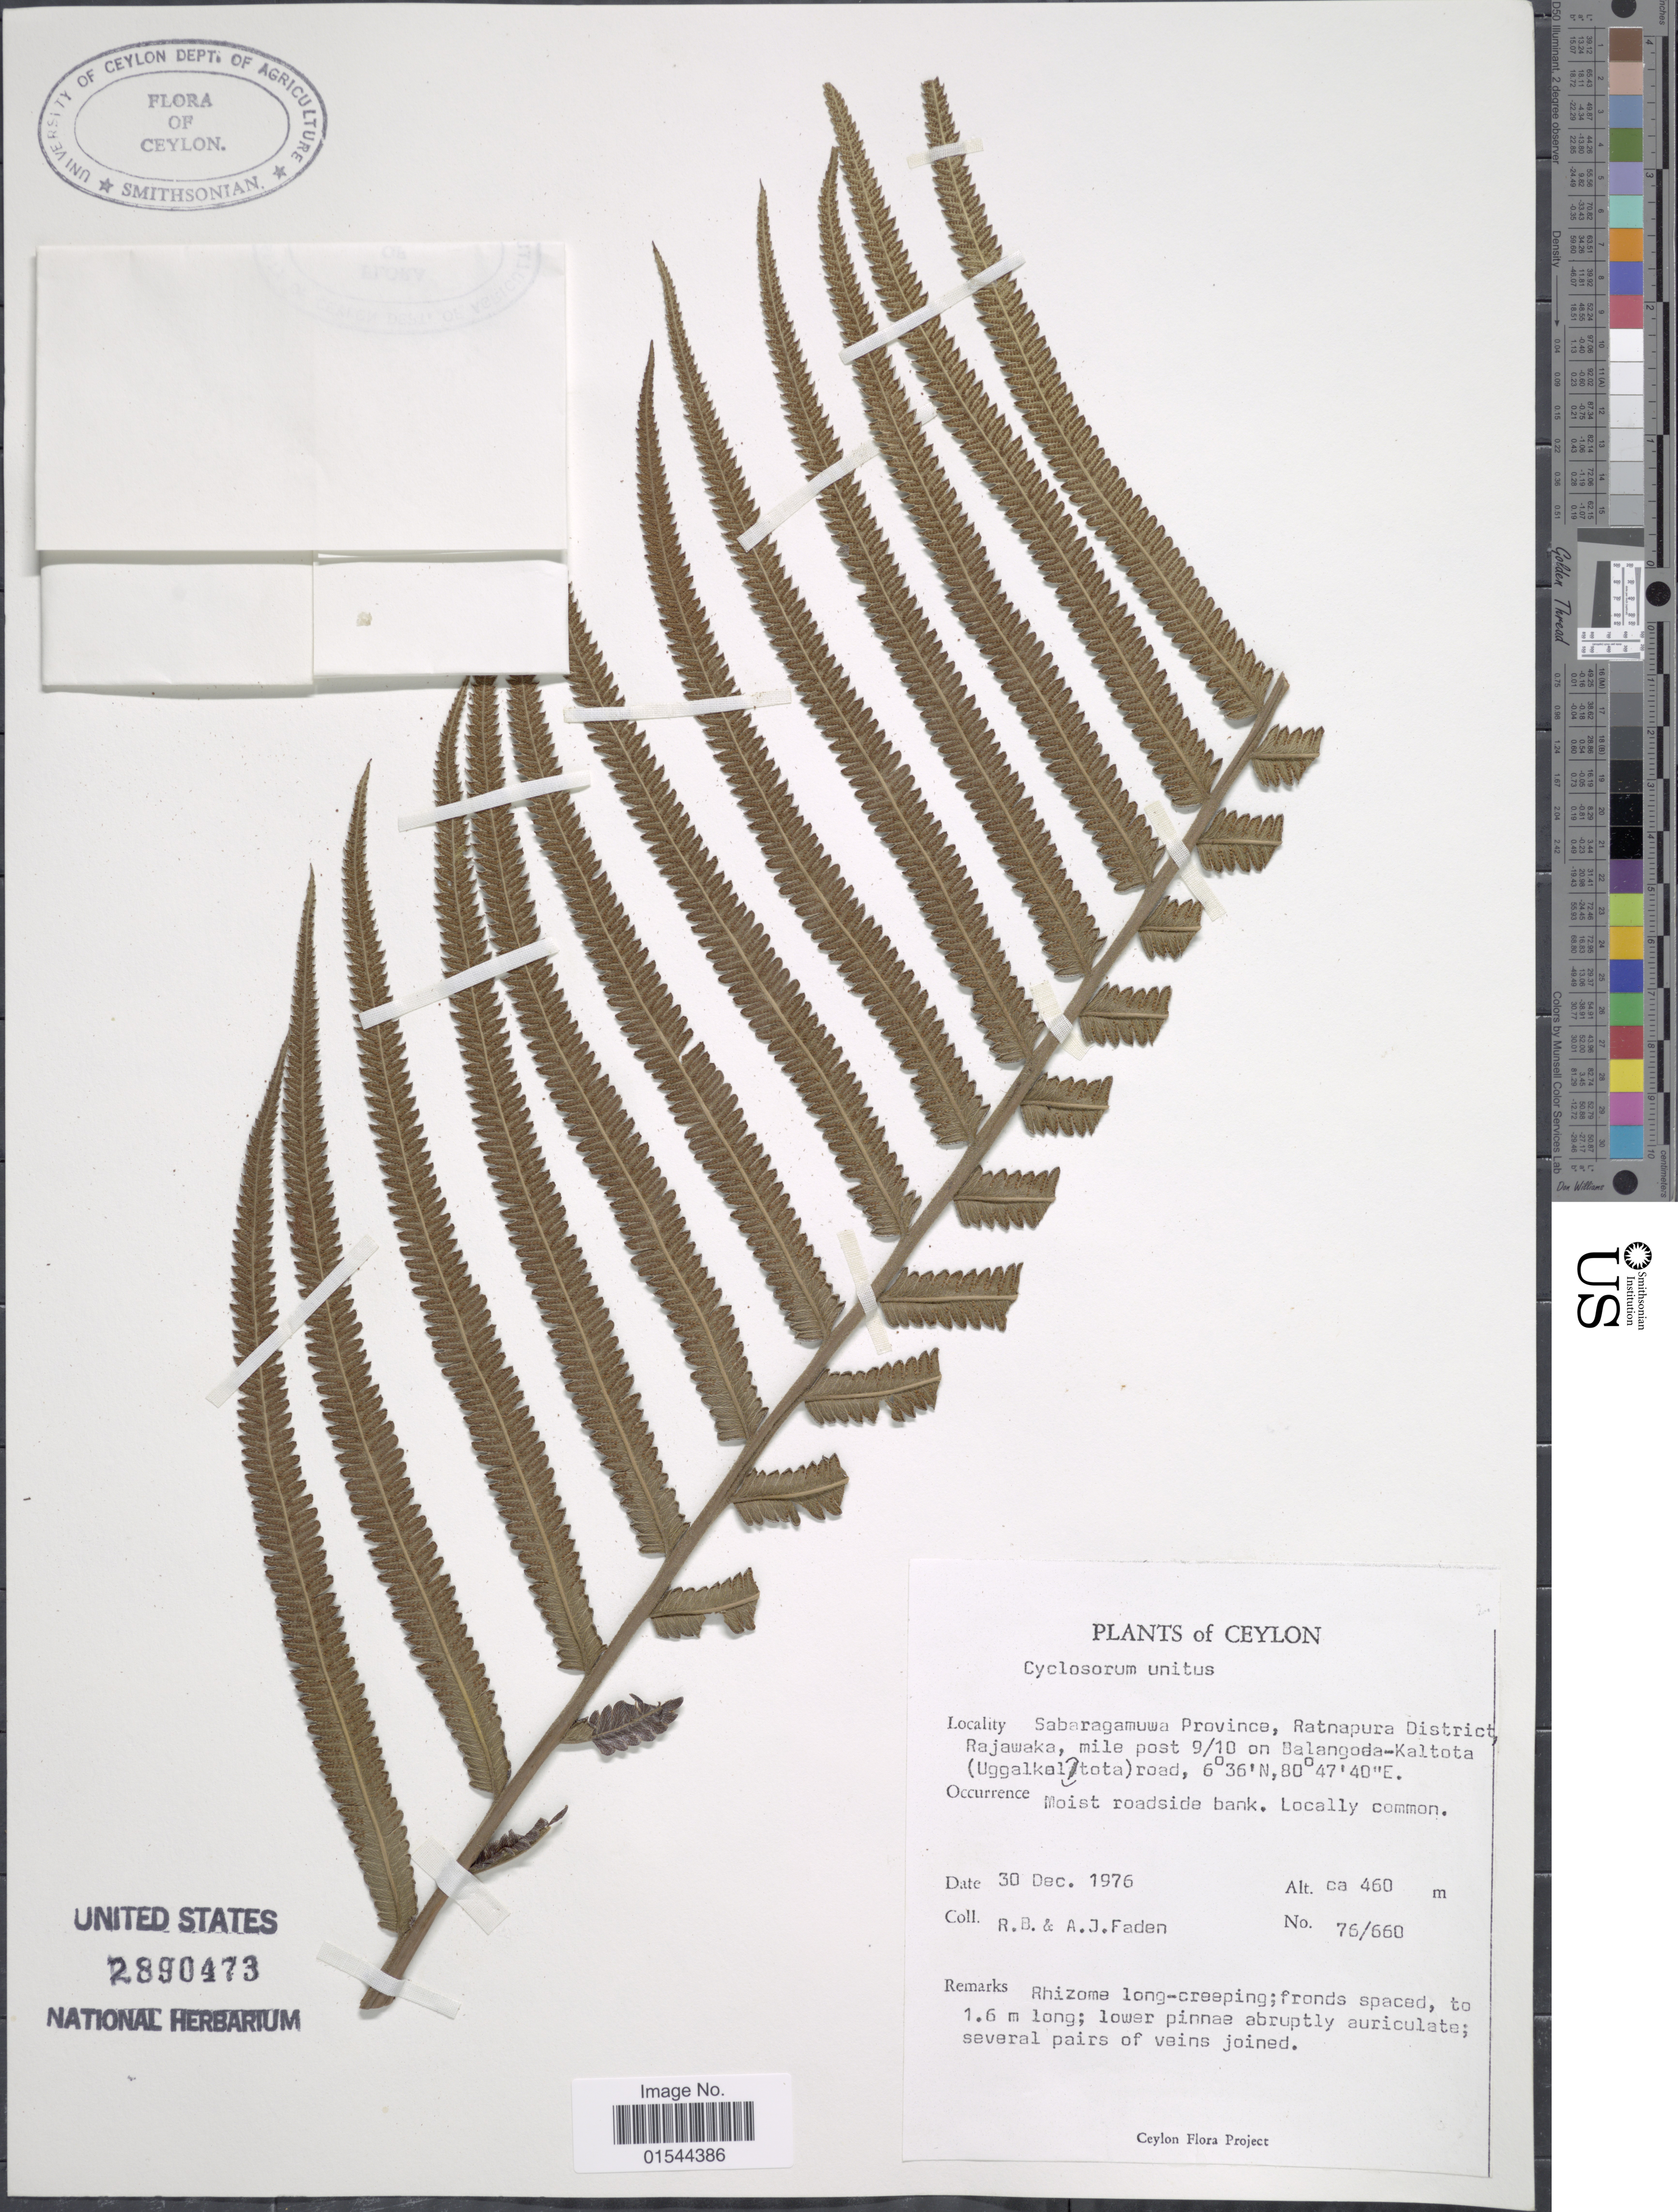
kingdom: Plantae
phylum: Tracheophyta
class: Polypodiopsida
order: Polypodiales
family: Thelypteridaceae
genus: Pneumatopteris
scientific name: Pneumatopteris unita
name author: (Kunze) Holttum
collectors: R. B. Faden & A. J. Faden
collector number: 76/660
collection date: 1976-12-30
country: Sri Lanka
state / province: Sabaragamuwa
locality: Ceylon, Sabaragamuwa Province, Ratnapura District, Rajawaka, mile post 9/10 on Balangoda-Kaltota (Uggalkaltota) road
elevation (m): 460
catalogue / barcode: US 2890473